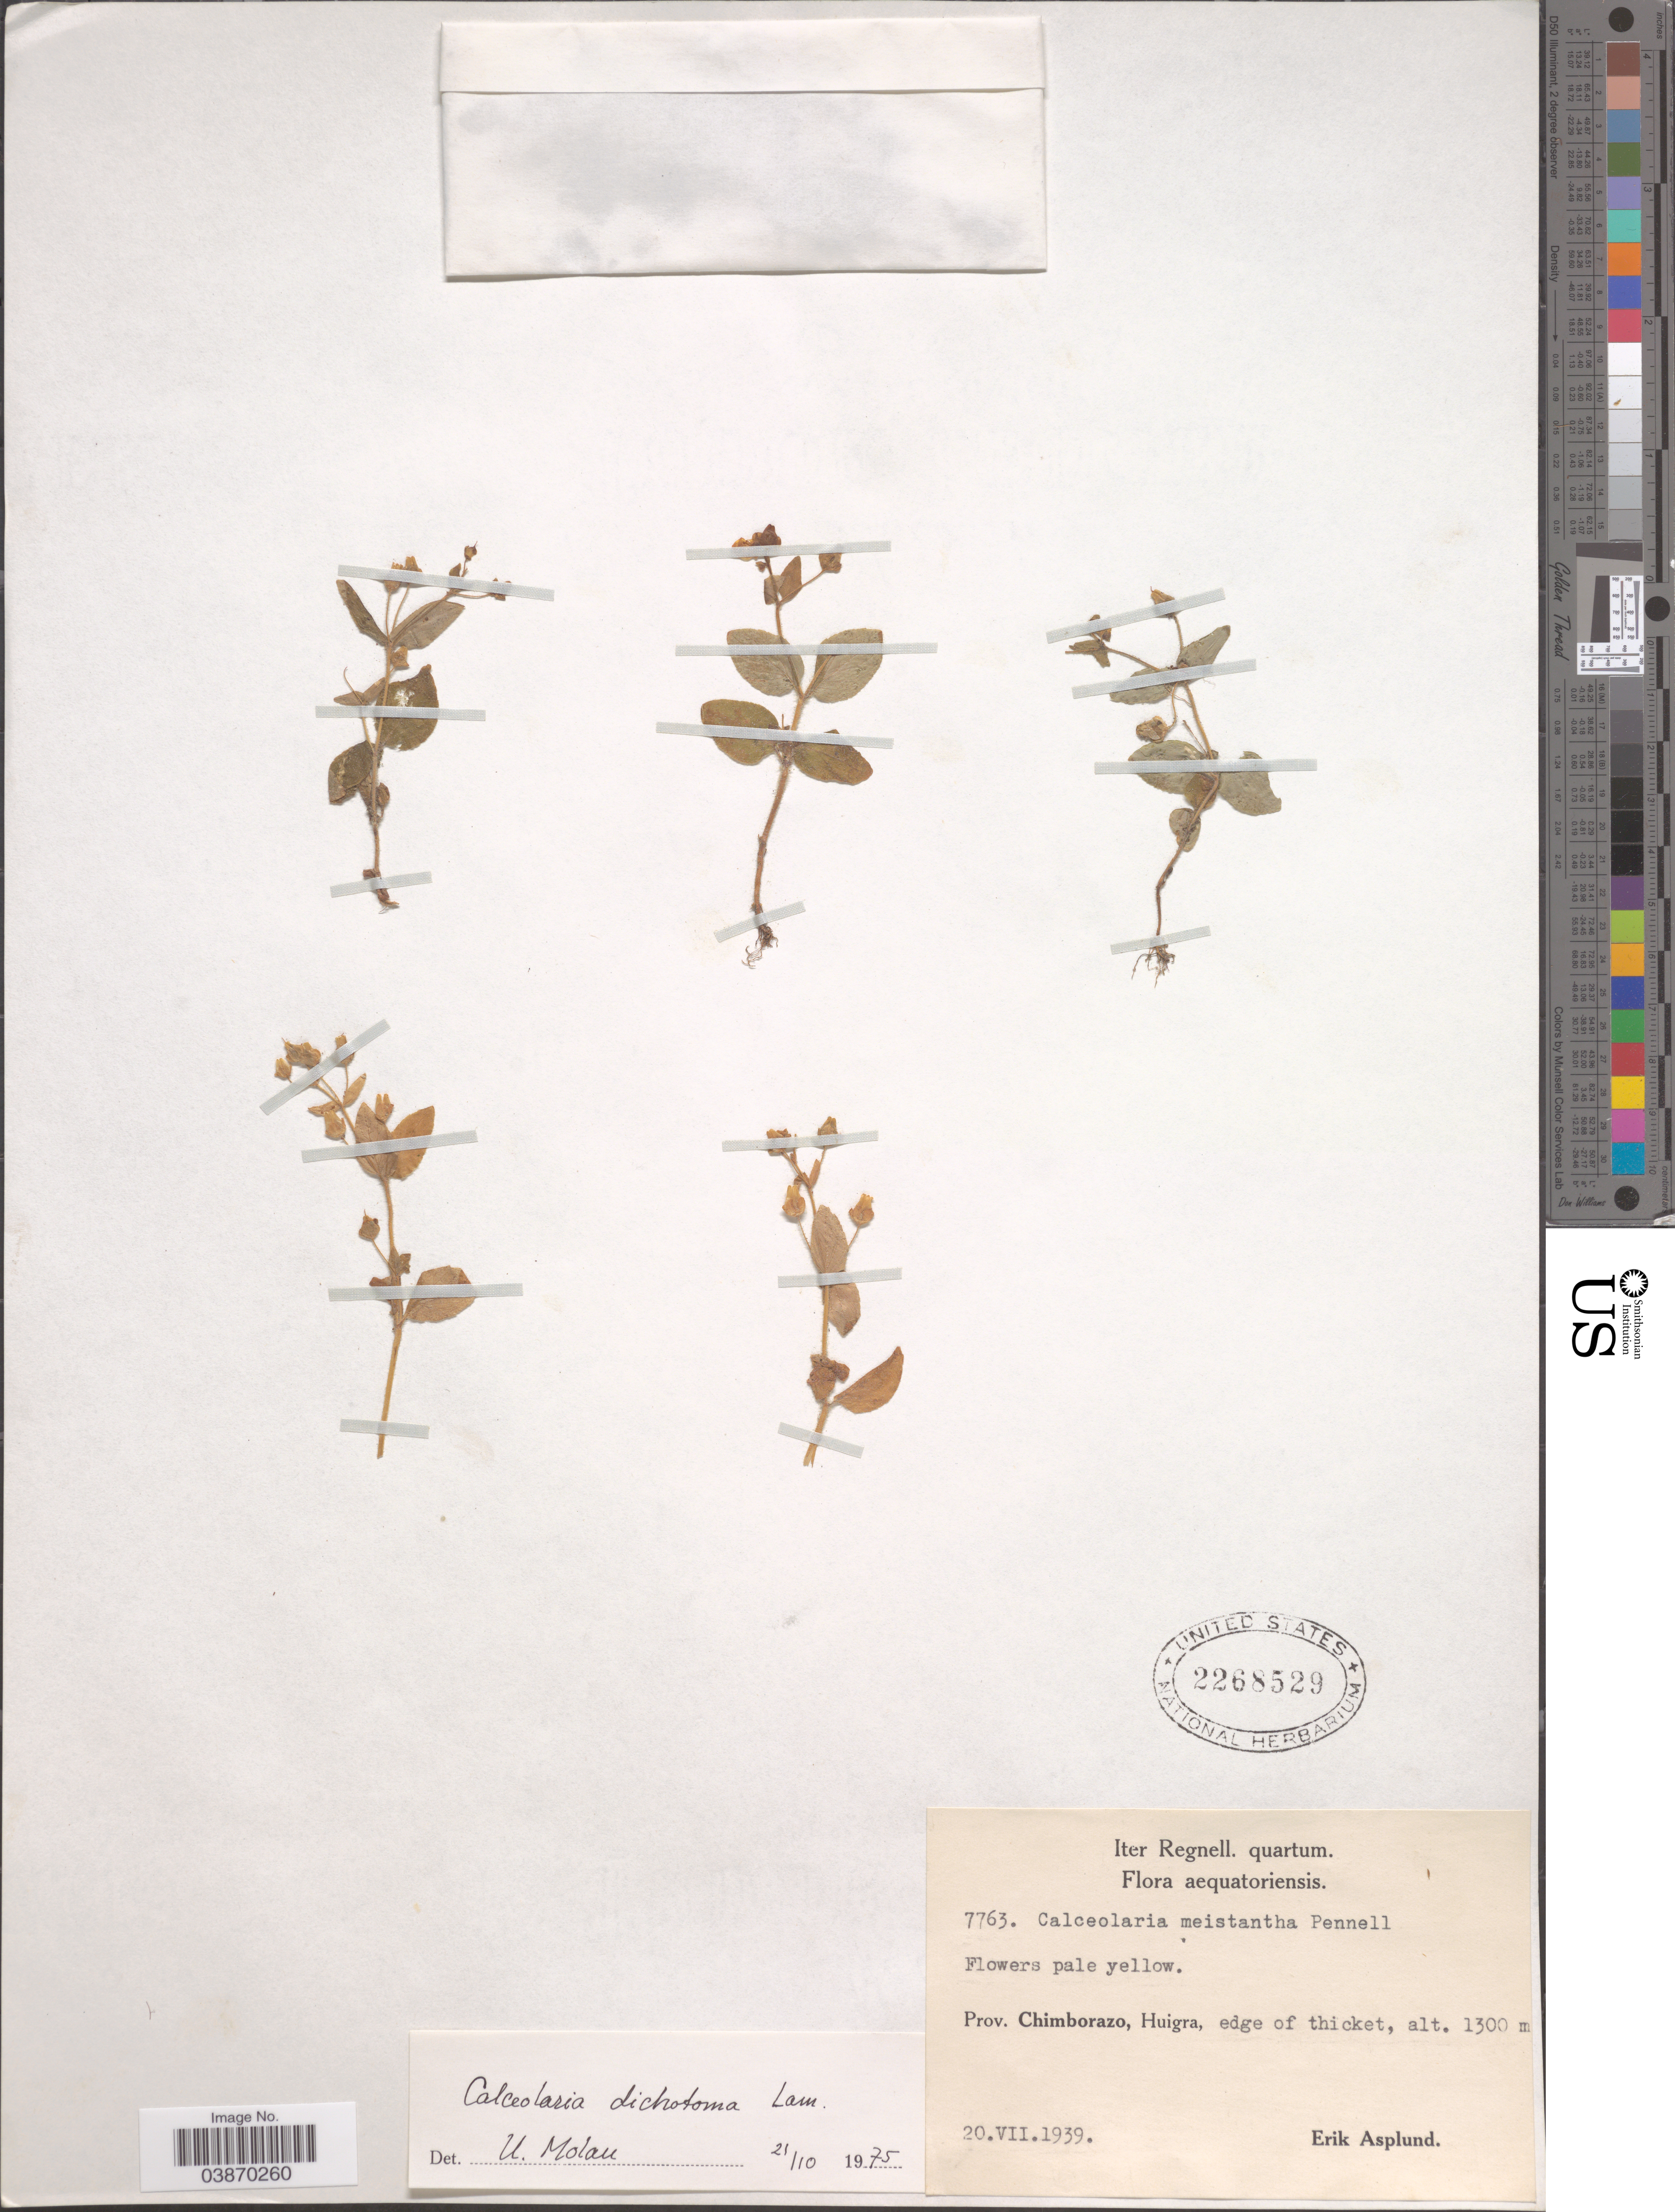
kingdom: Plantae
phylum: Tracheophyta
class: Magnoliopsida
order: Lamiales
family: Calceolariaceae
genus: Calceolaria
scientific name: Calceolaria dichotoma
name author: Lam.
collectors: E. Asplund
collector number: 7763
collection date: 1939-07-20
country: Ecuador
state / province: Chimborazo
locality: Huigra.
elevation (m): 1300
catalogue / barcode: US 2268529